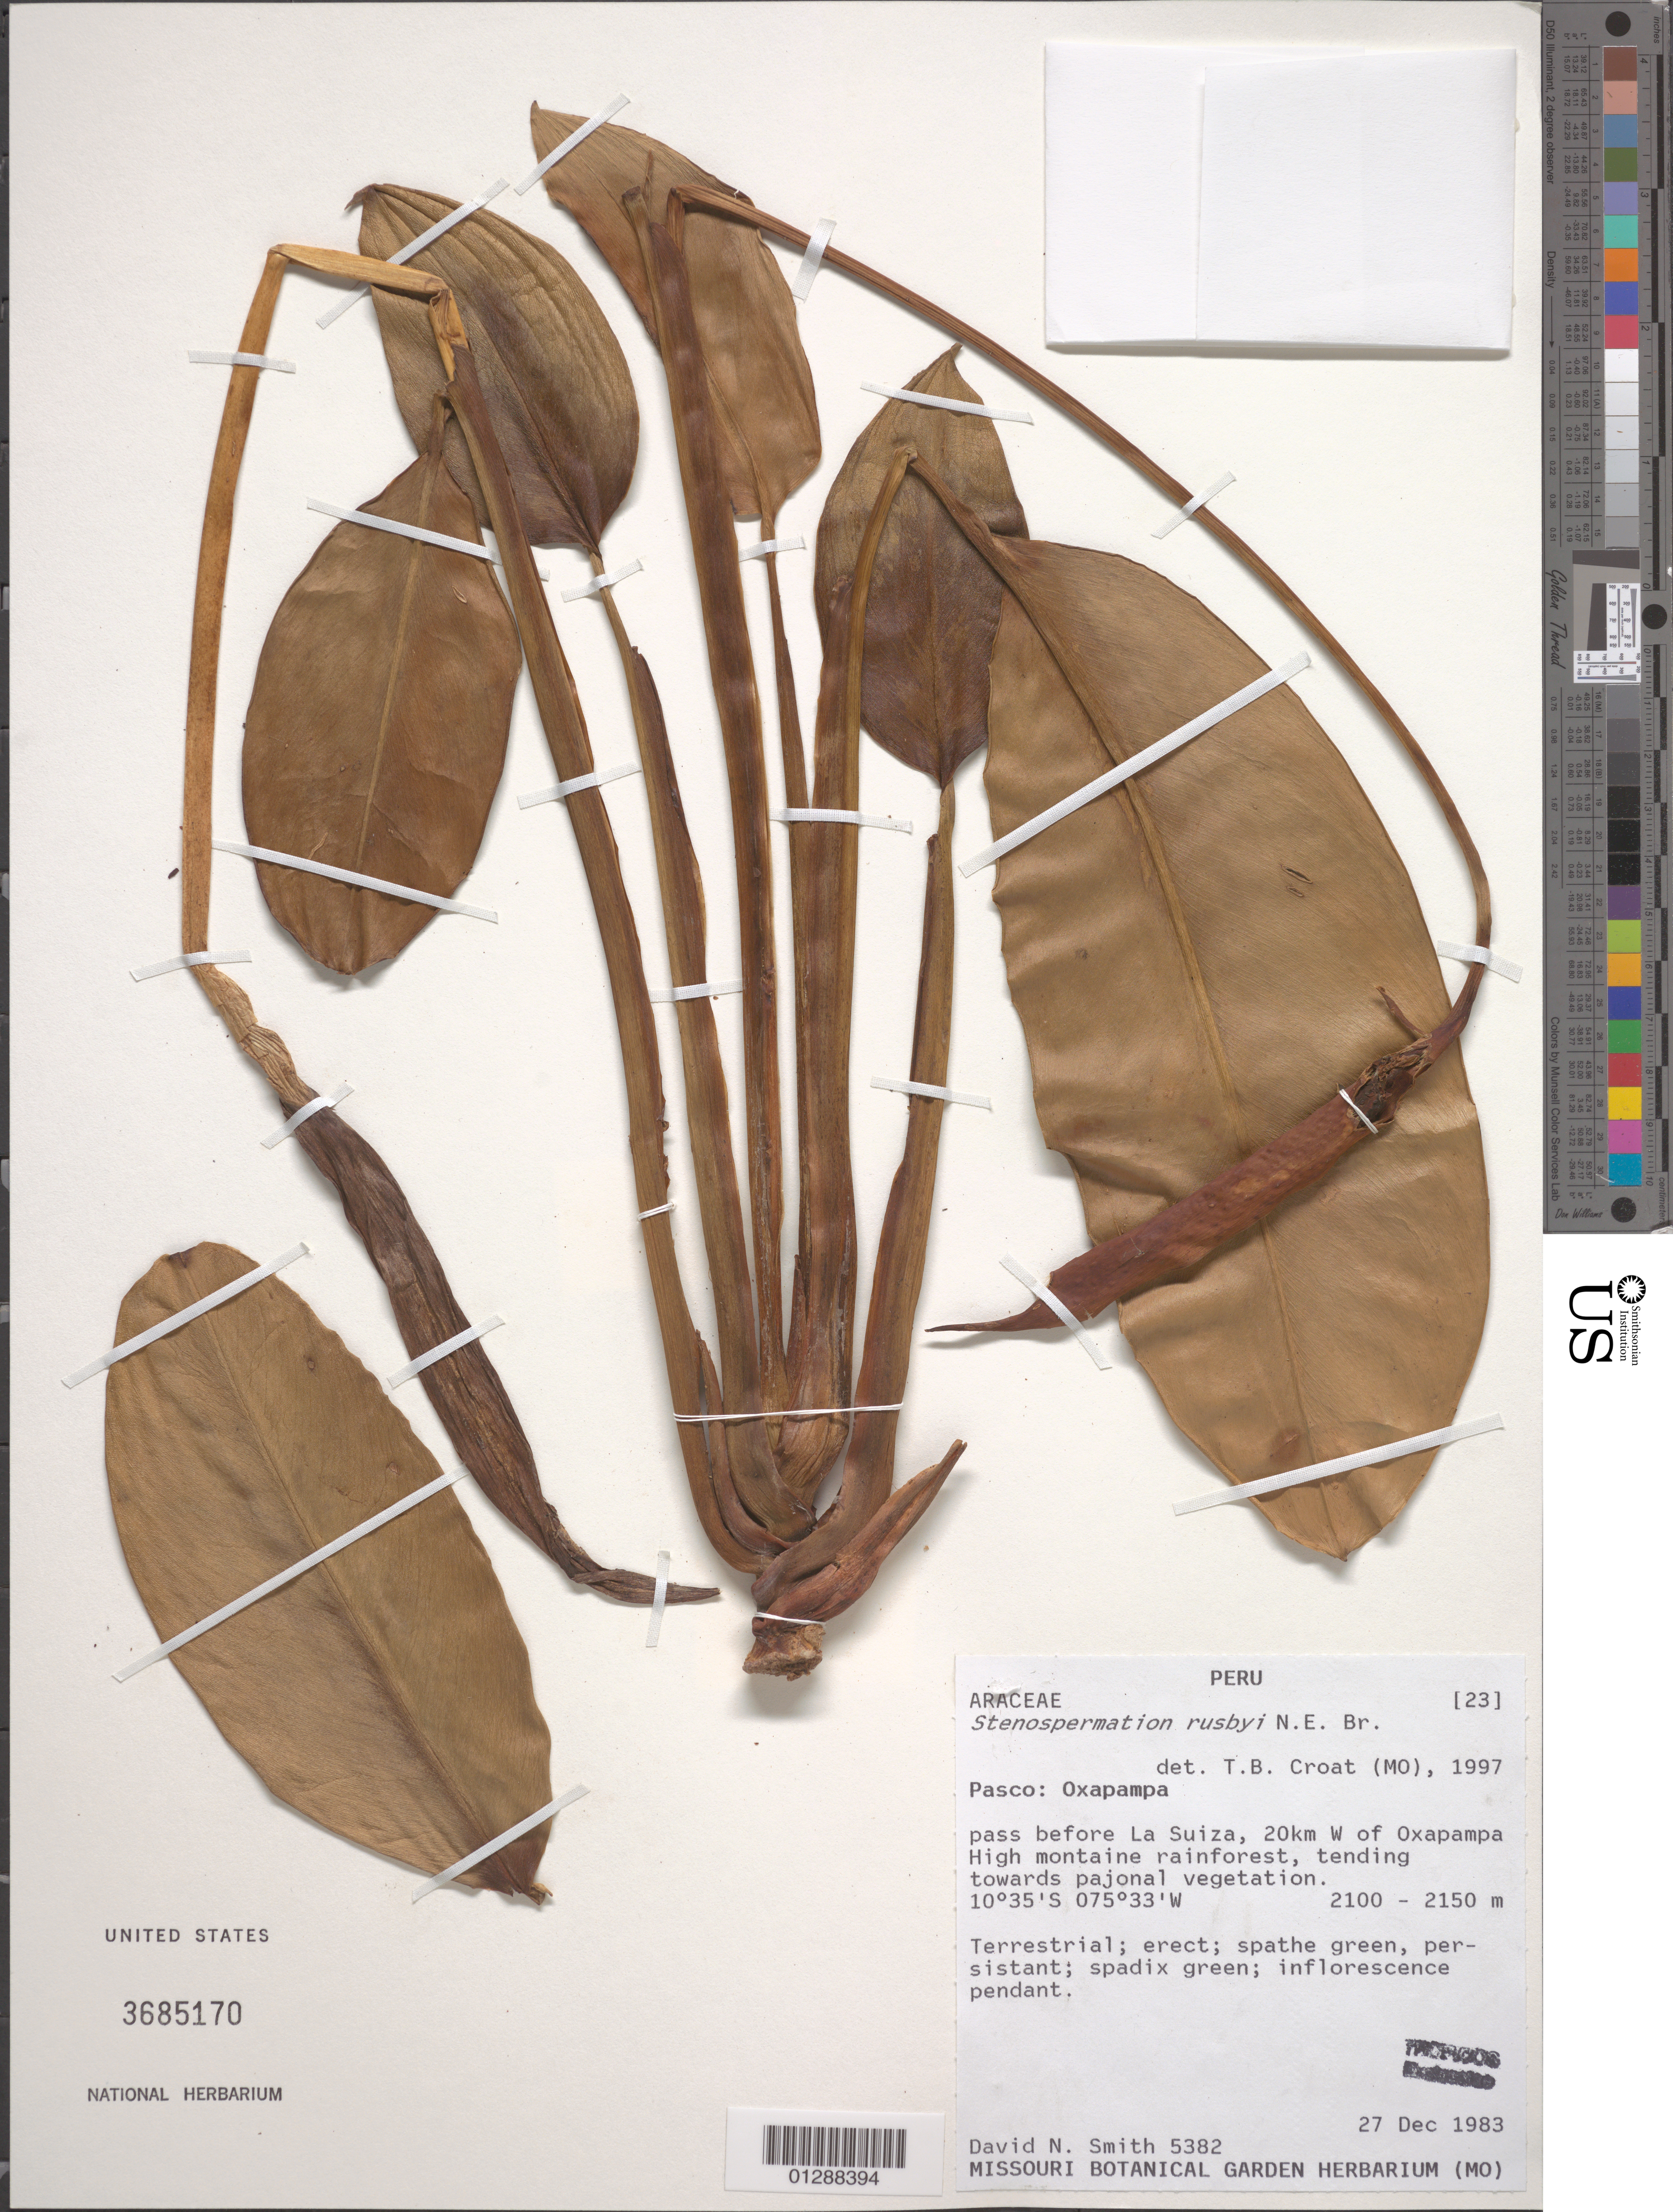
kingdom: Plantae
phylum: Tracheophyta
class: Liliopsida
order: Alismatales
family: Araceae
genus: Stenospermation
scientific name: Stenospermation rusbyi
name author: N.E. Br.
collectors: D. Smith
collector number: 5382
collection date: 1983-12-27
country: Peru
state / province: Pasco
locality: Oxapampa. Pass before La Suiza, 20km W of Oxapampa.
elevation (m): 2100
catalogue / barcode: US 3685170